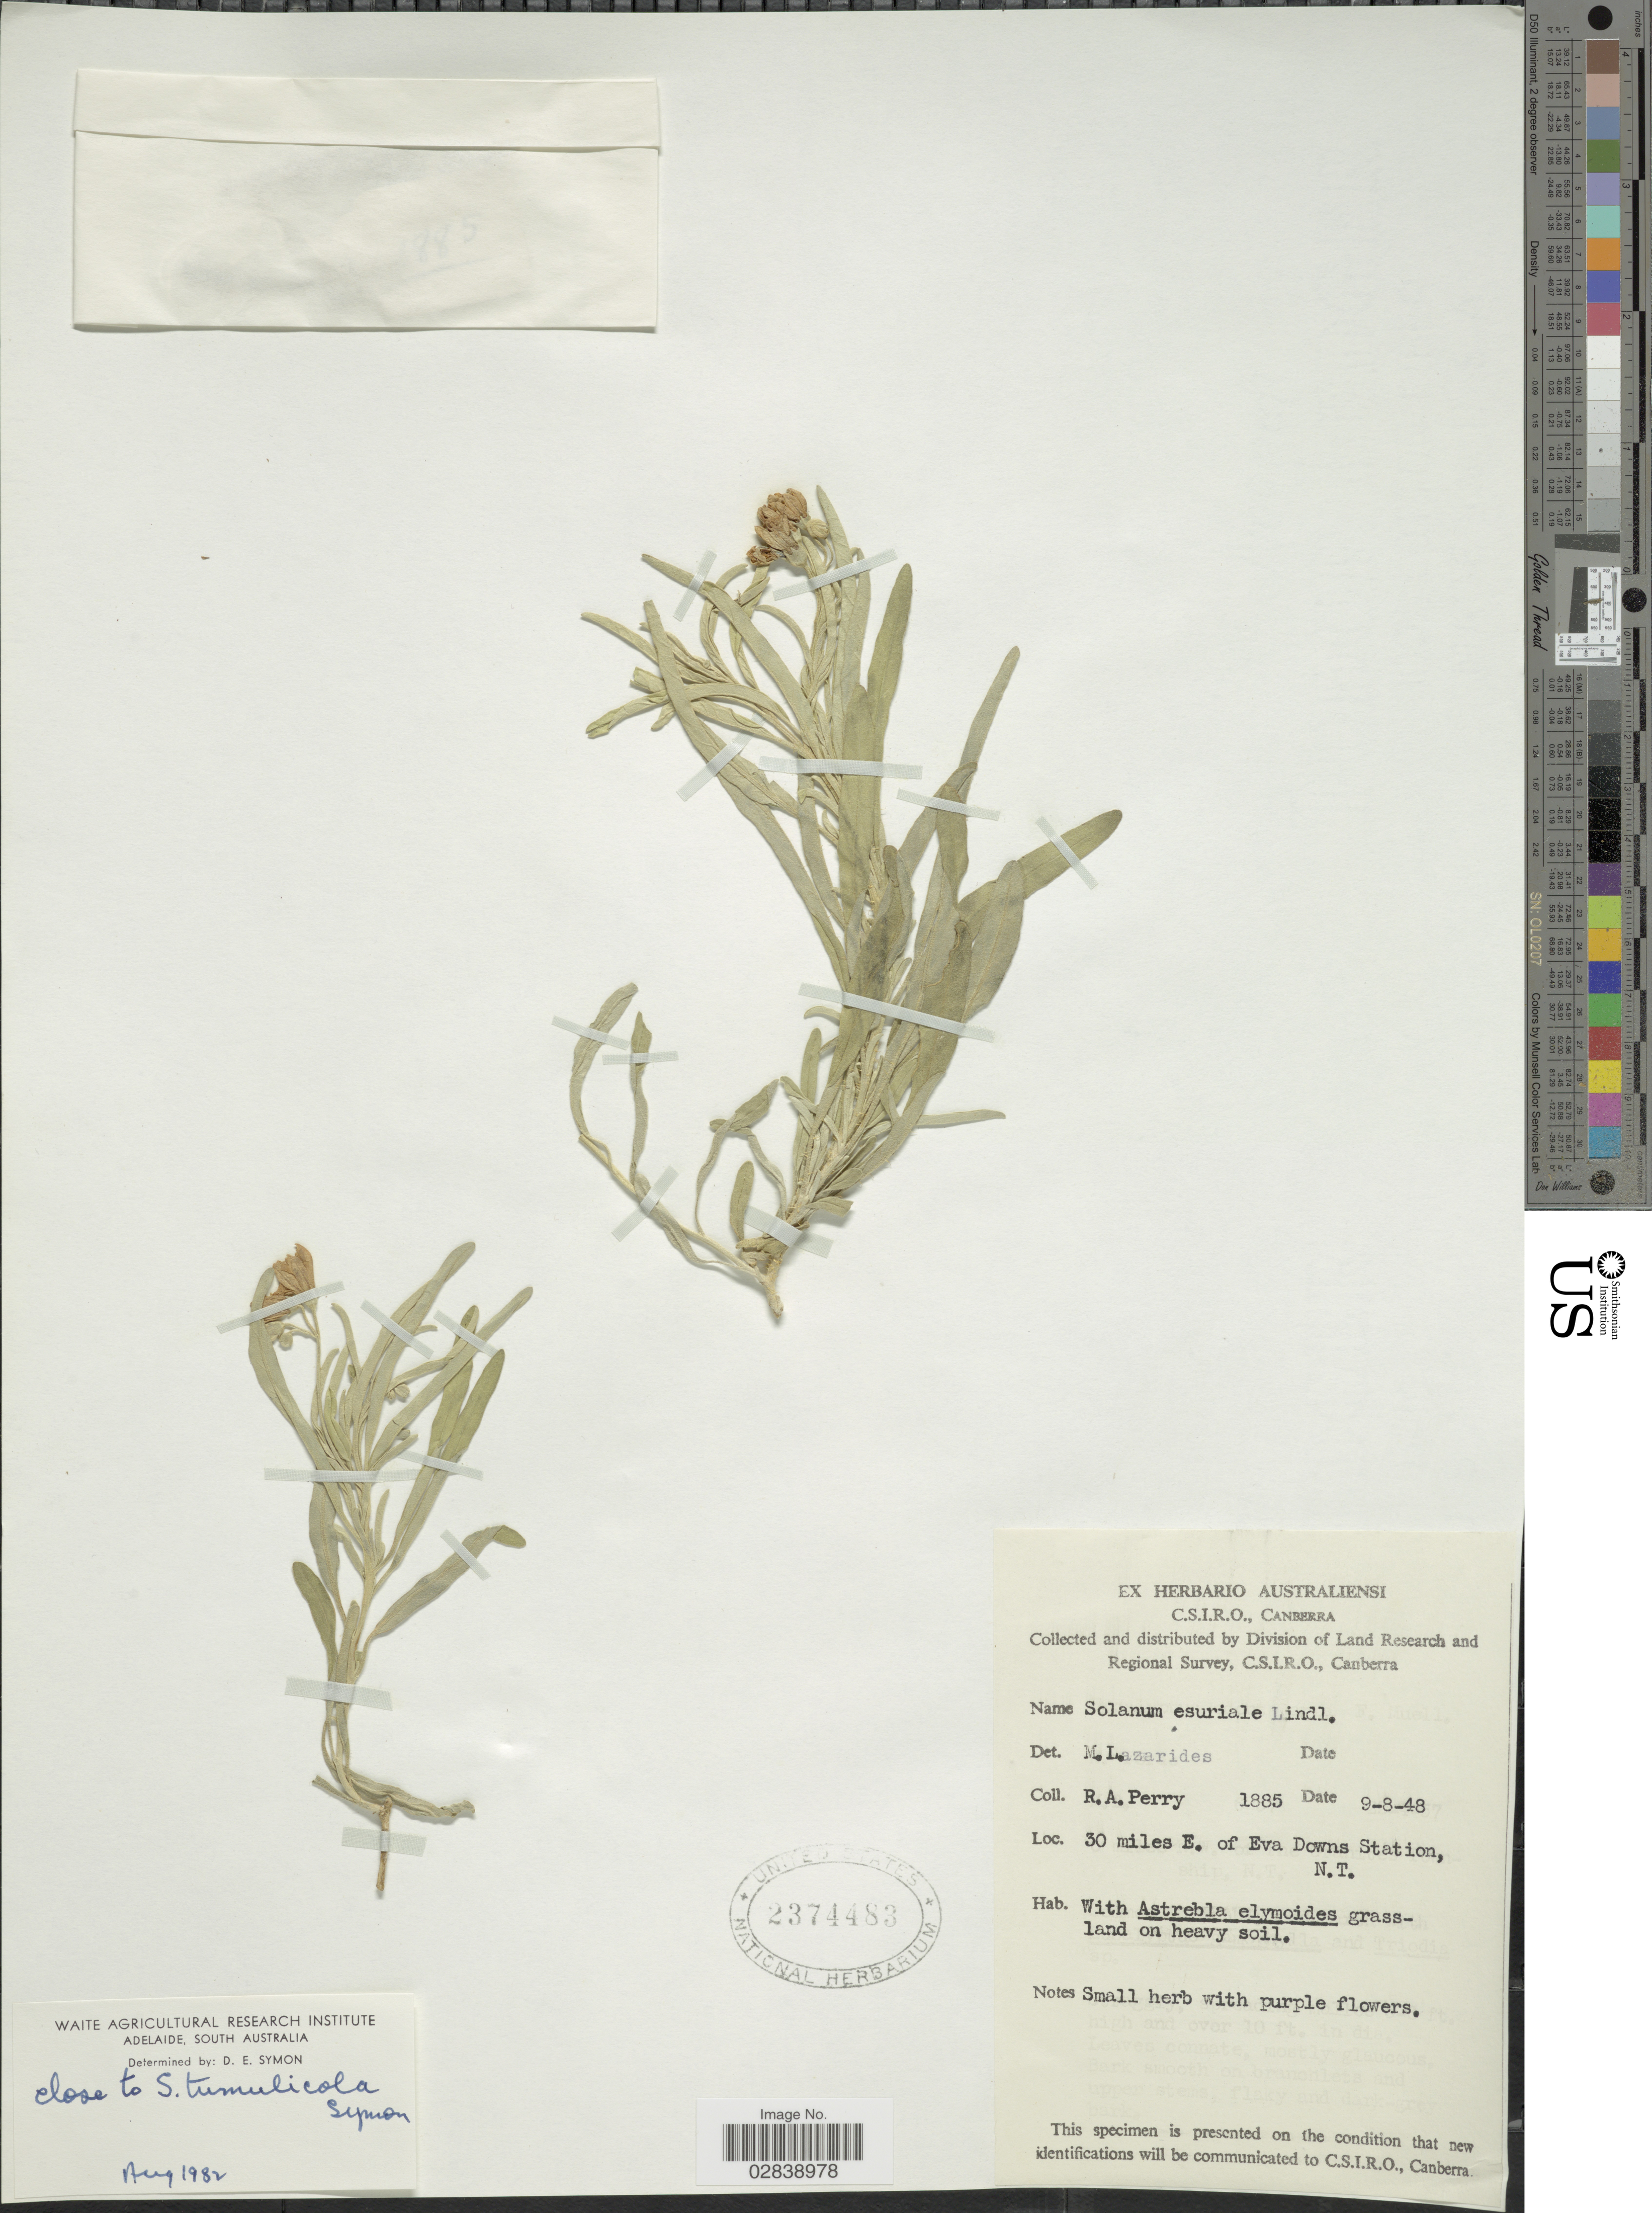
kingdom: Plantae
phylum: Tracheophyta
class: Magnoliopsida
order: Solanales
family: Solanaceae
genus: Solanum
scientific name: Solanum esuriale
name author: Lindl.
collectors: Perry, R. A.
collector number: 1885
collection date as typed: Transcribed d/m/y: 9/8/48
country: Australia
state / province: Northern Territory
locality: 30 miles E. of Eva Downs Station, N.T.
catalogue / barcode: US 2374483